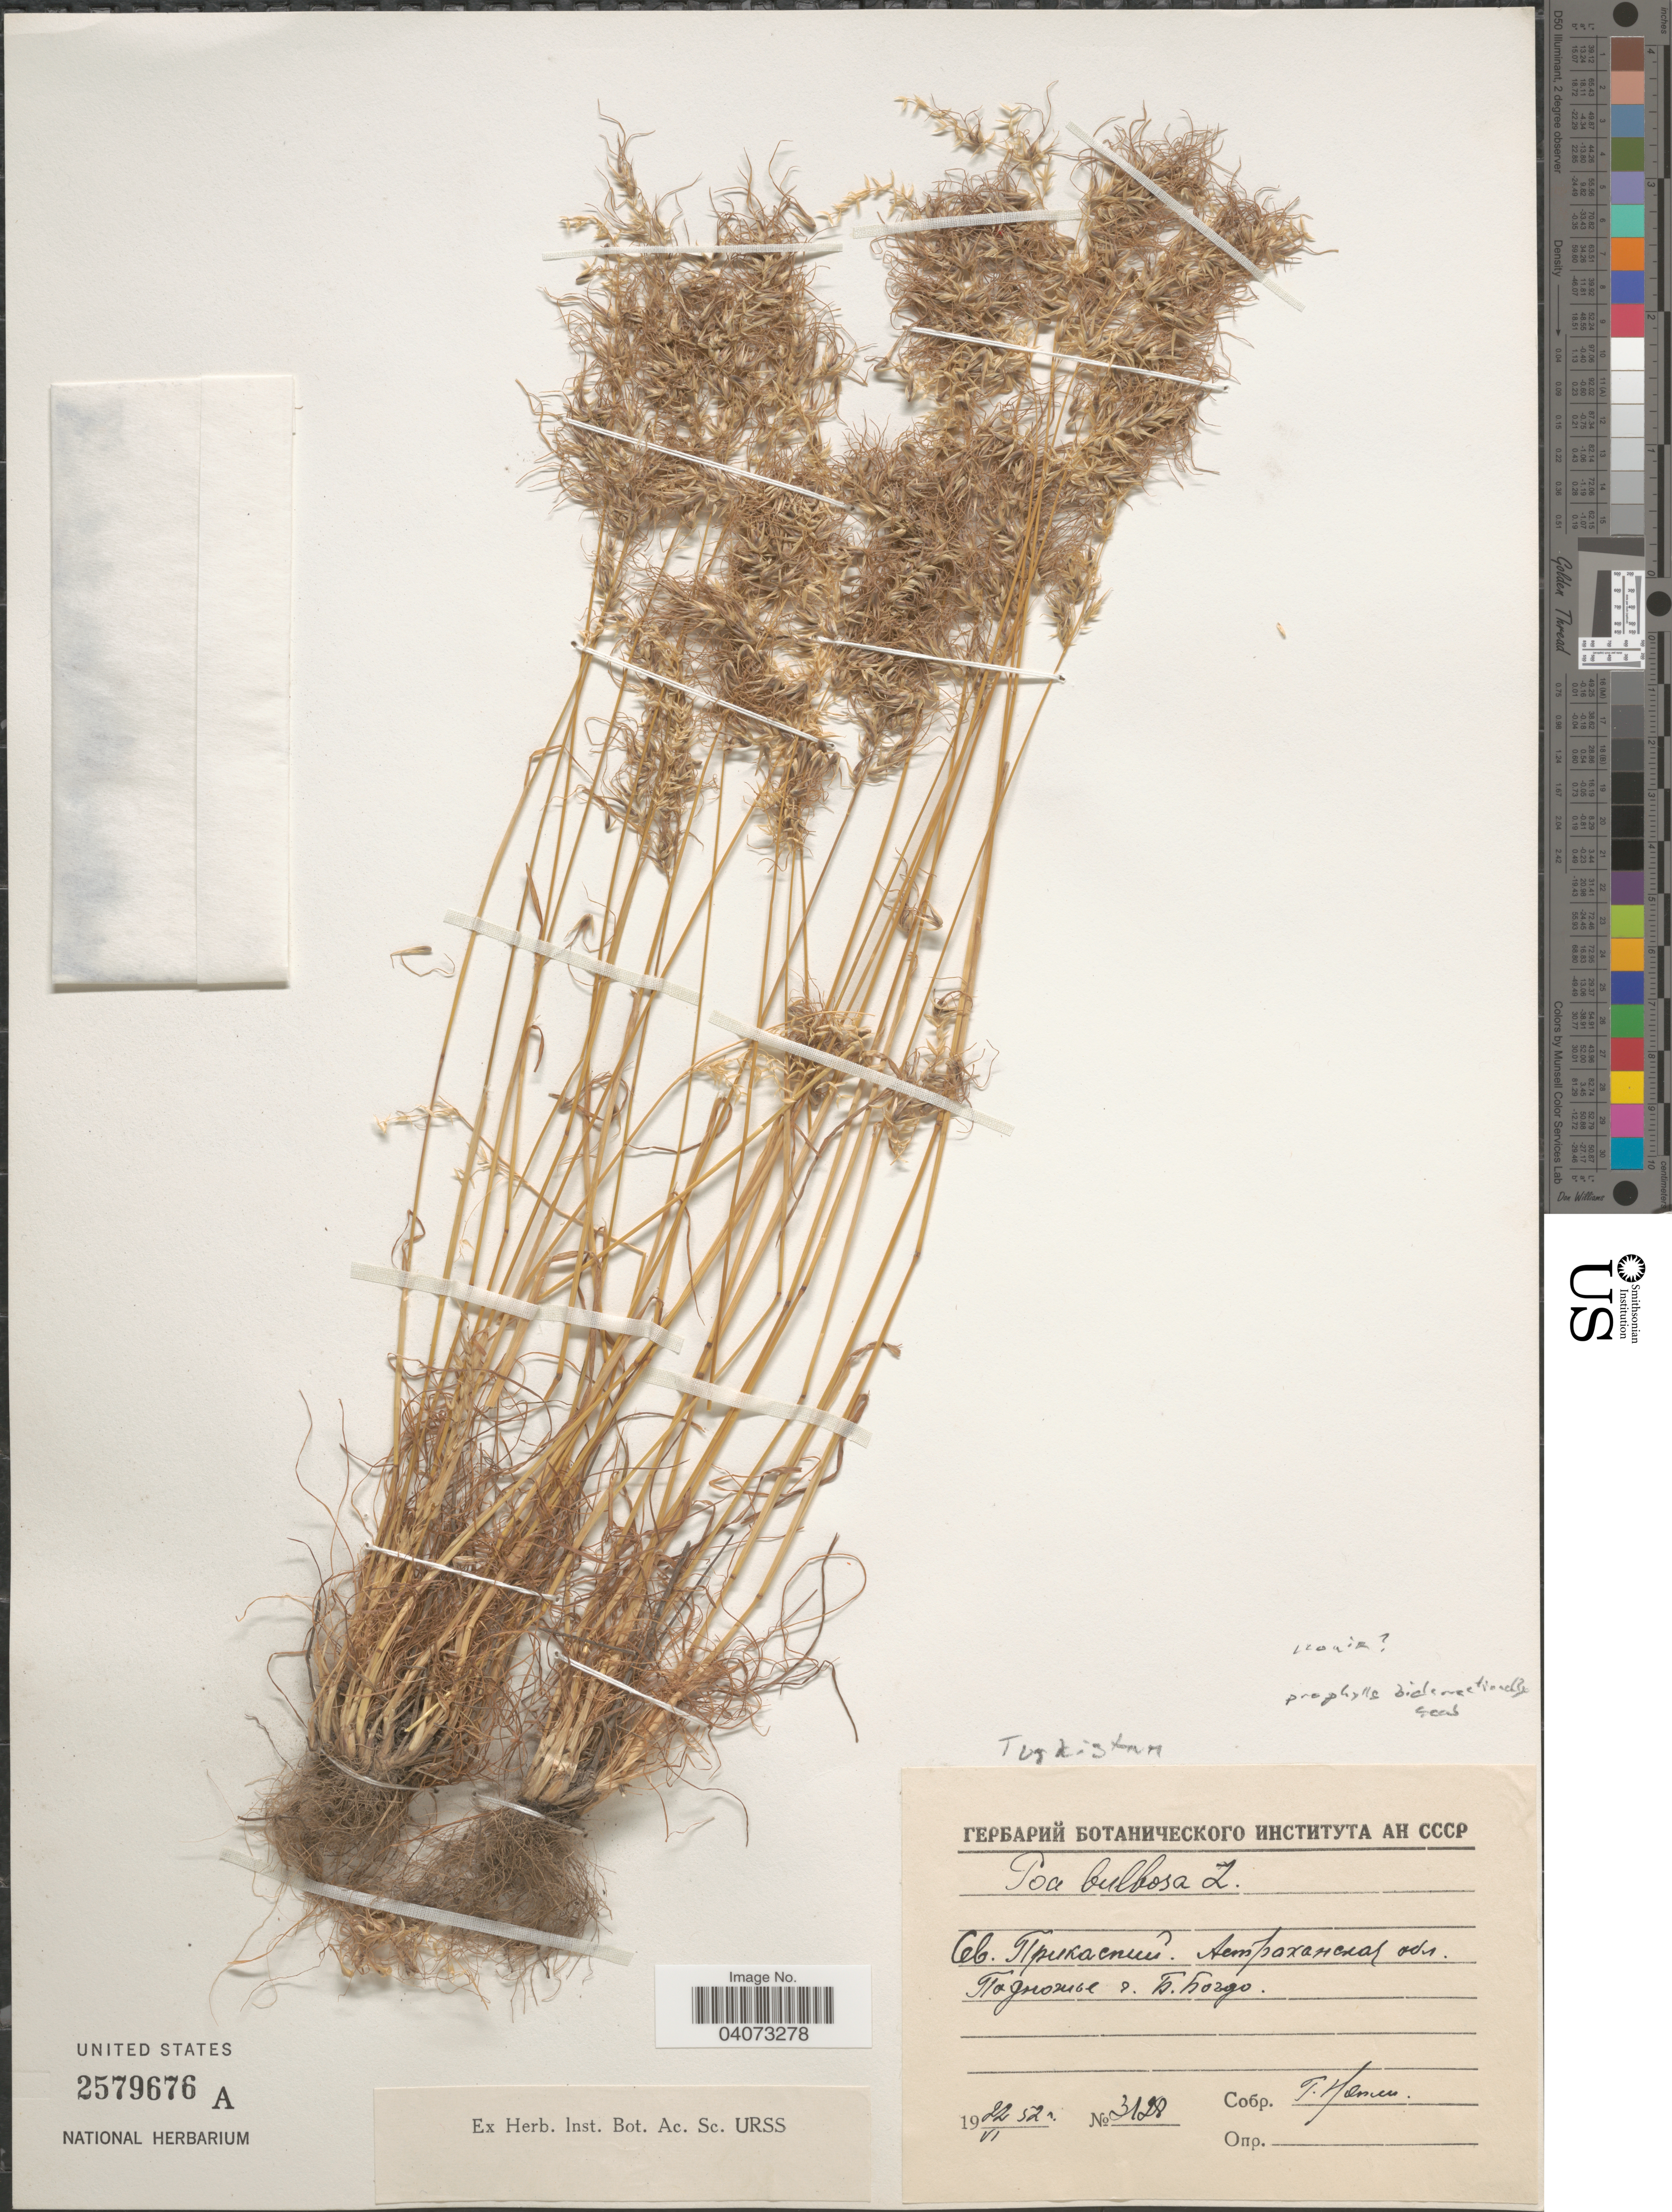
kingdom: Plantae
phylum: Tracheophyta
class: Liliopsida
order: Poales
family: Poaceae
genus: Poa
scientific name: Poa bulbosa subsp. bulbosa var. vivipara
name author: Koeler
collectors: G. Nepli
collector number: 3128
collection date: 1952-06-22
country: Russian Federation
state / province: Astrakhan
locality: Bolshoye Bogdo Mt.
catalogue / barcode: US 2579676A